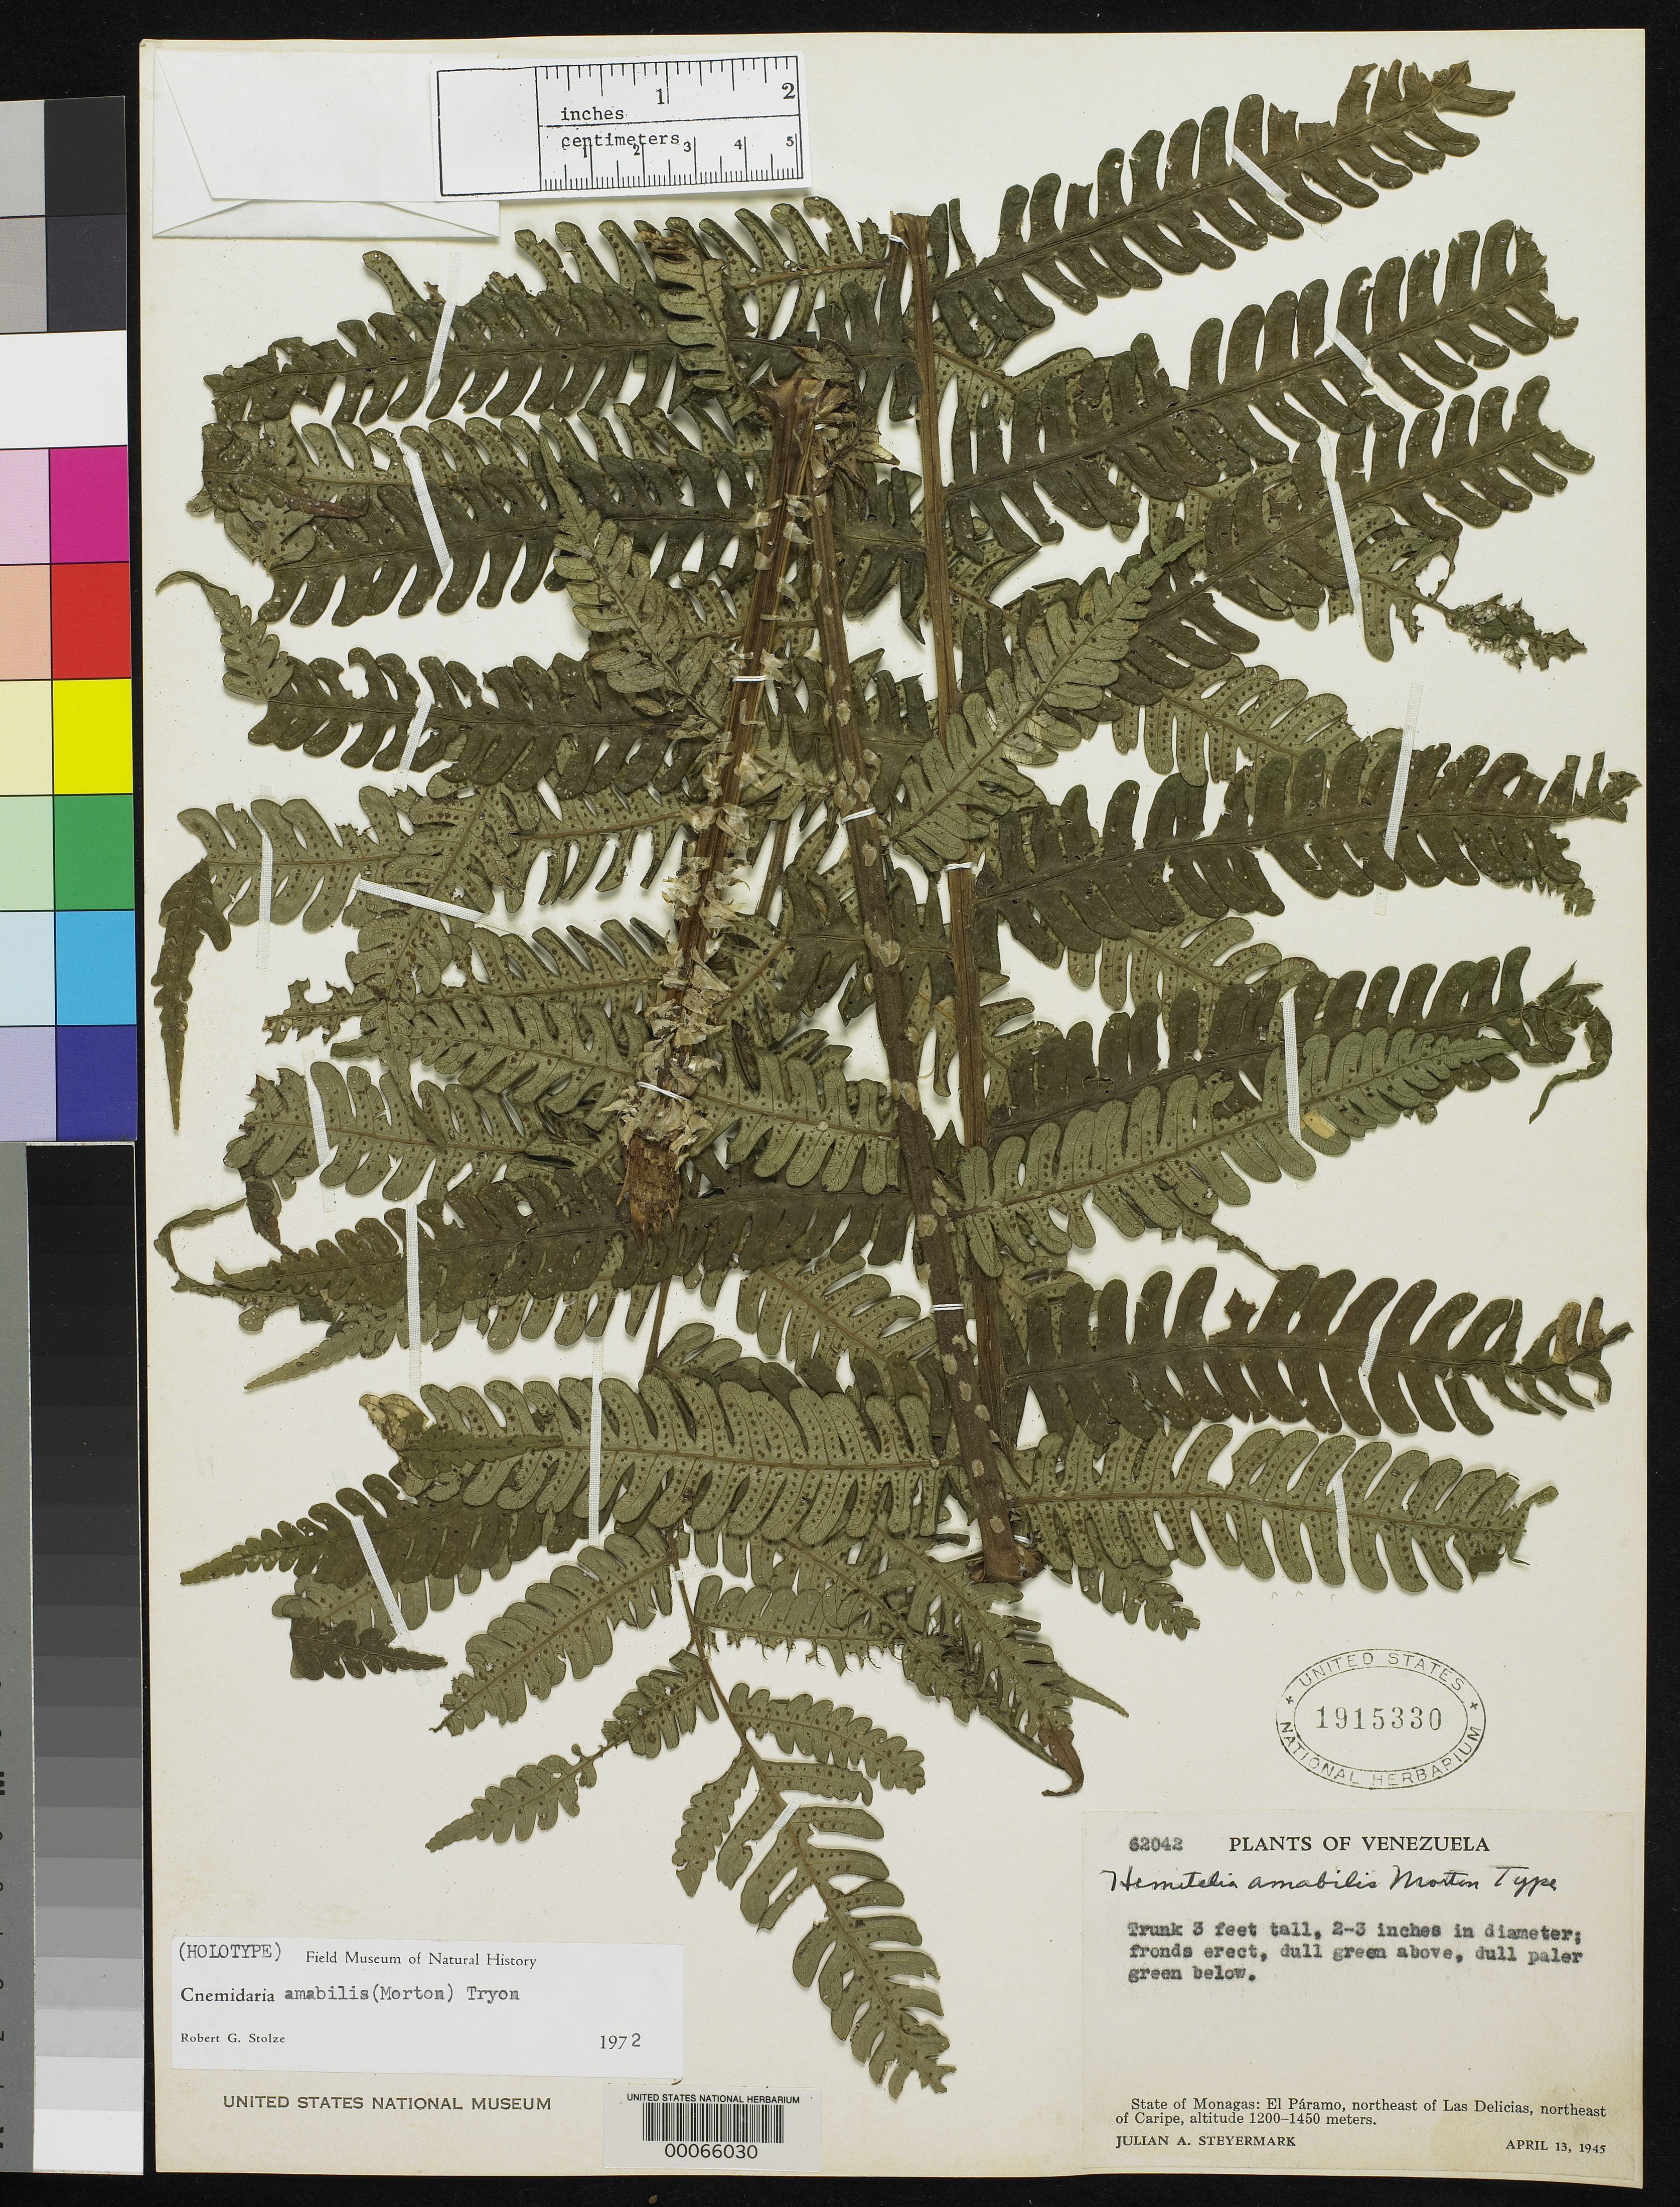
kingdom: Plantae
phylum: Tracheophyta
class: Polypodiopsida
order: Cyatheales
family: Cyatheaceae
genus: Hemitelia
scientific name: Hemitelia amabilis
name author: C.V. Morton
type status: Holotype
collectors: J. Steyermark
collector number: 62042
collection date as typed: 13 Apr 1945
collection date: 1945-04-13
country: Venezuela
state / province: Monagas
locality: El Paramo, NE of Las Delicias, NE of Caripe.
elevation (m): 1200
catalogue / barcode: US 1915330